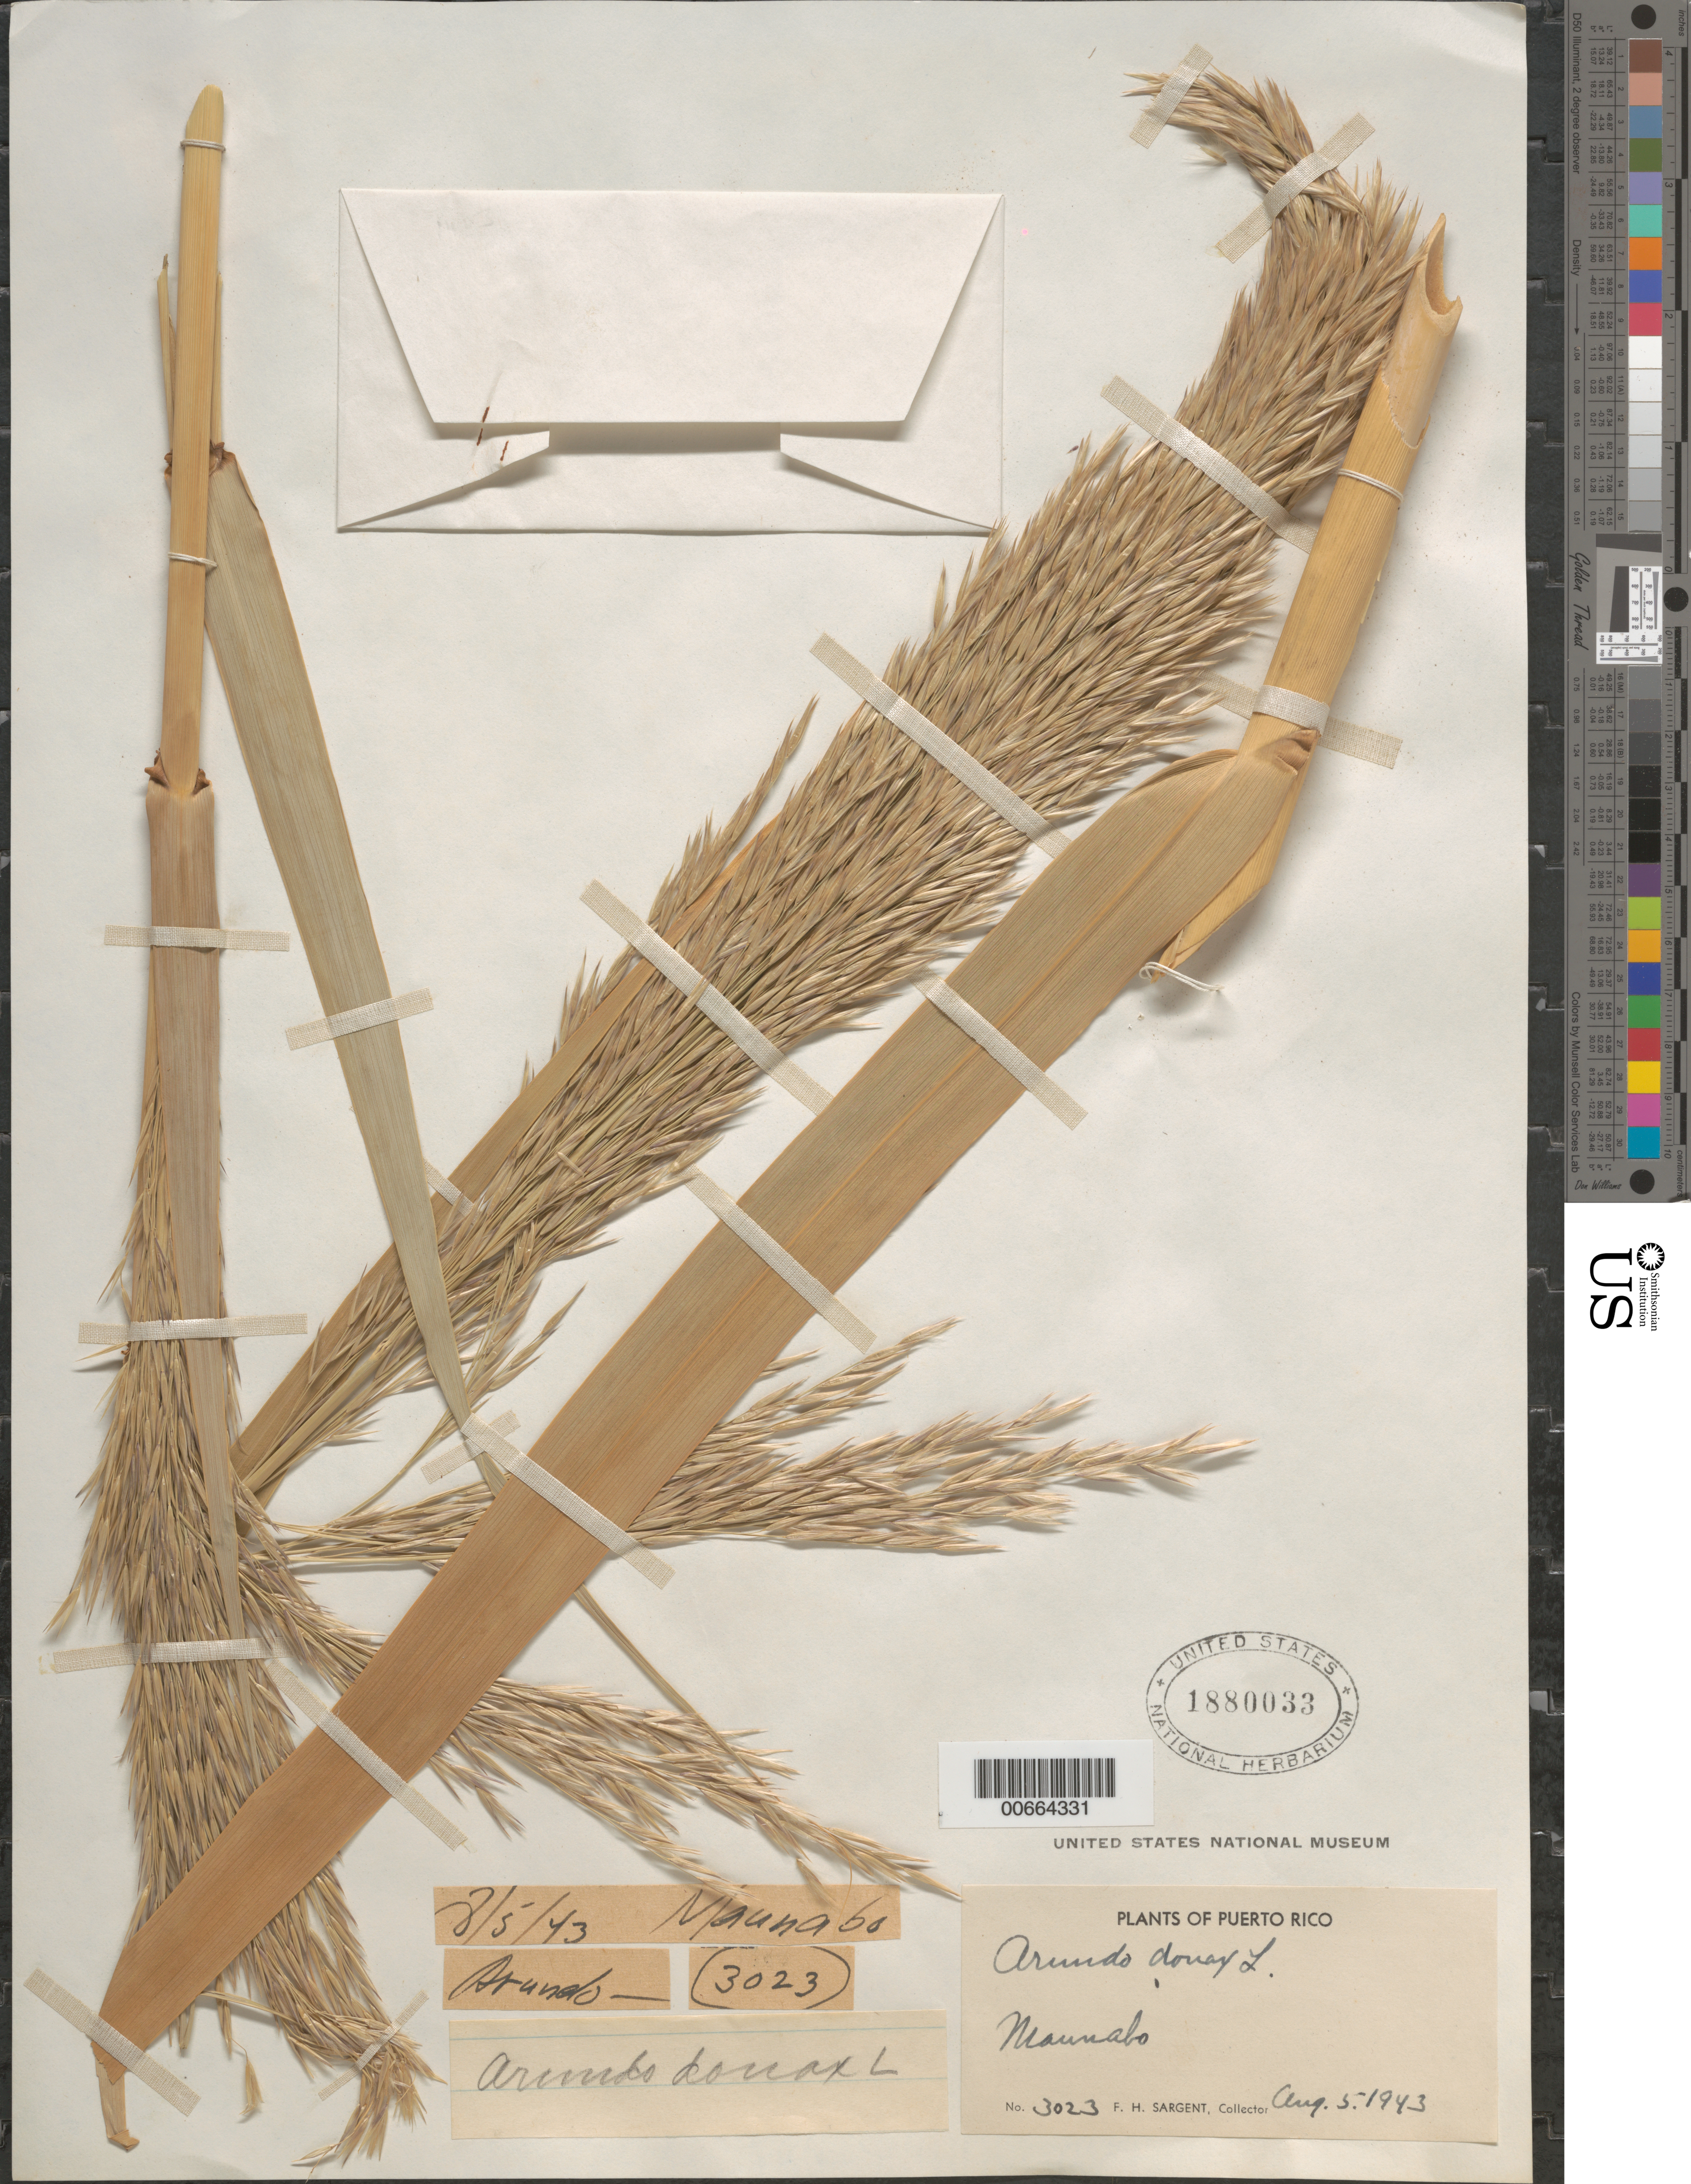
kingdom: Plantae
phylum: Tracheophyta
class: Liliopsida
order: Poales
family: Poaceae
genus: Arundo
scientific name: Arundo donax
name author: L.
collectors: F. H. Sargent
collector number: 3023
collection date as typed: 05 Aug 1943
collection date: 1943-08-05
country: Puerto Rico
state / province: Maunabo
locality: Maunabo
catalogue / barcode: US 1880033